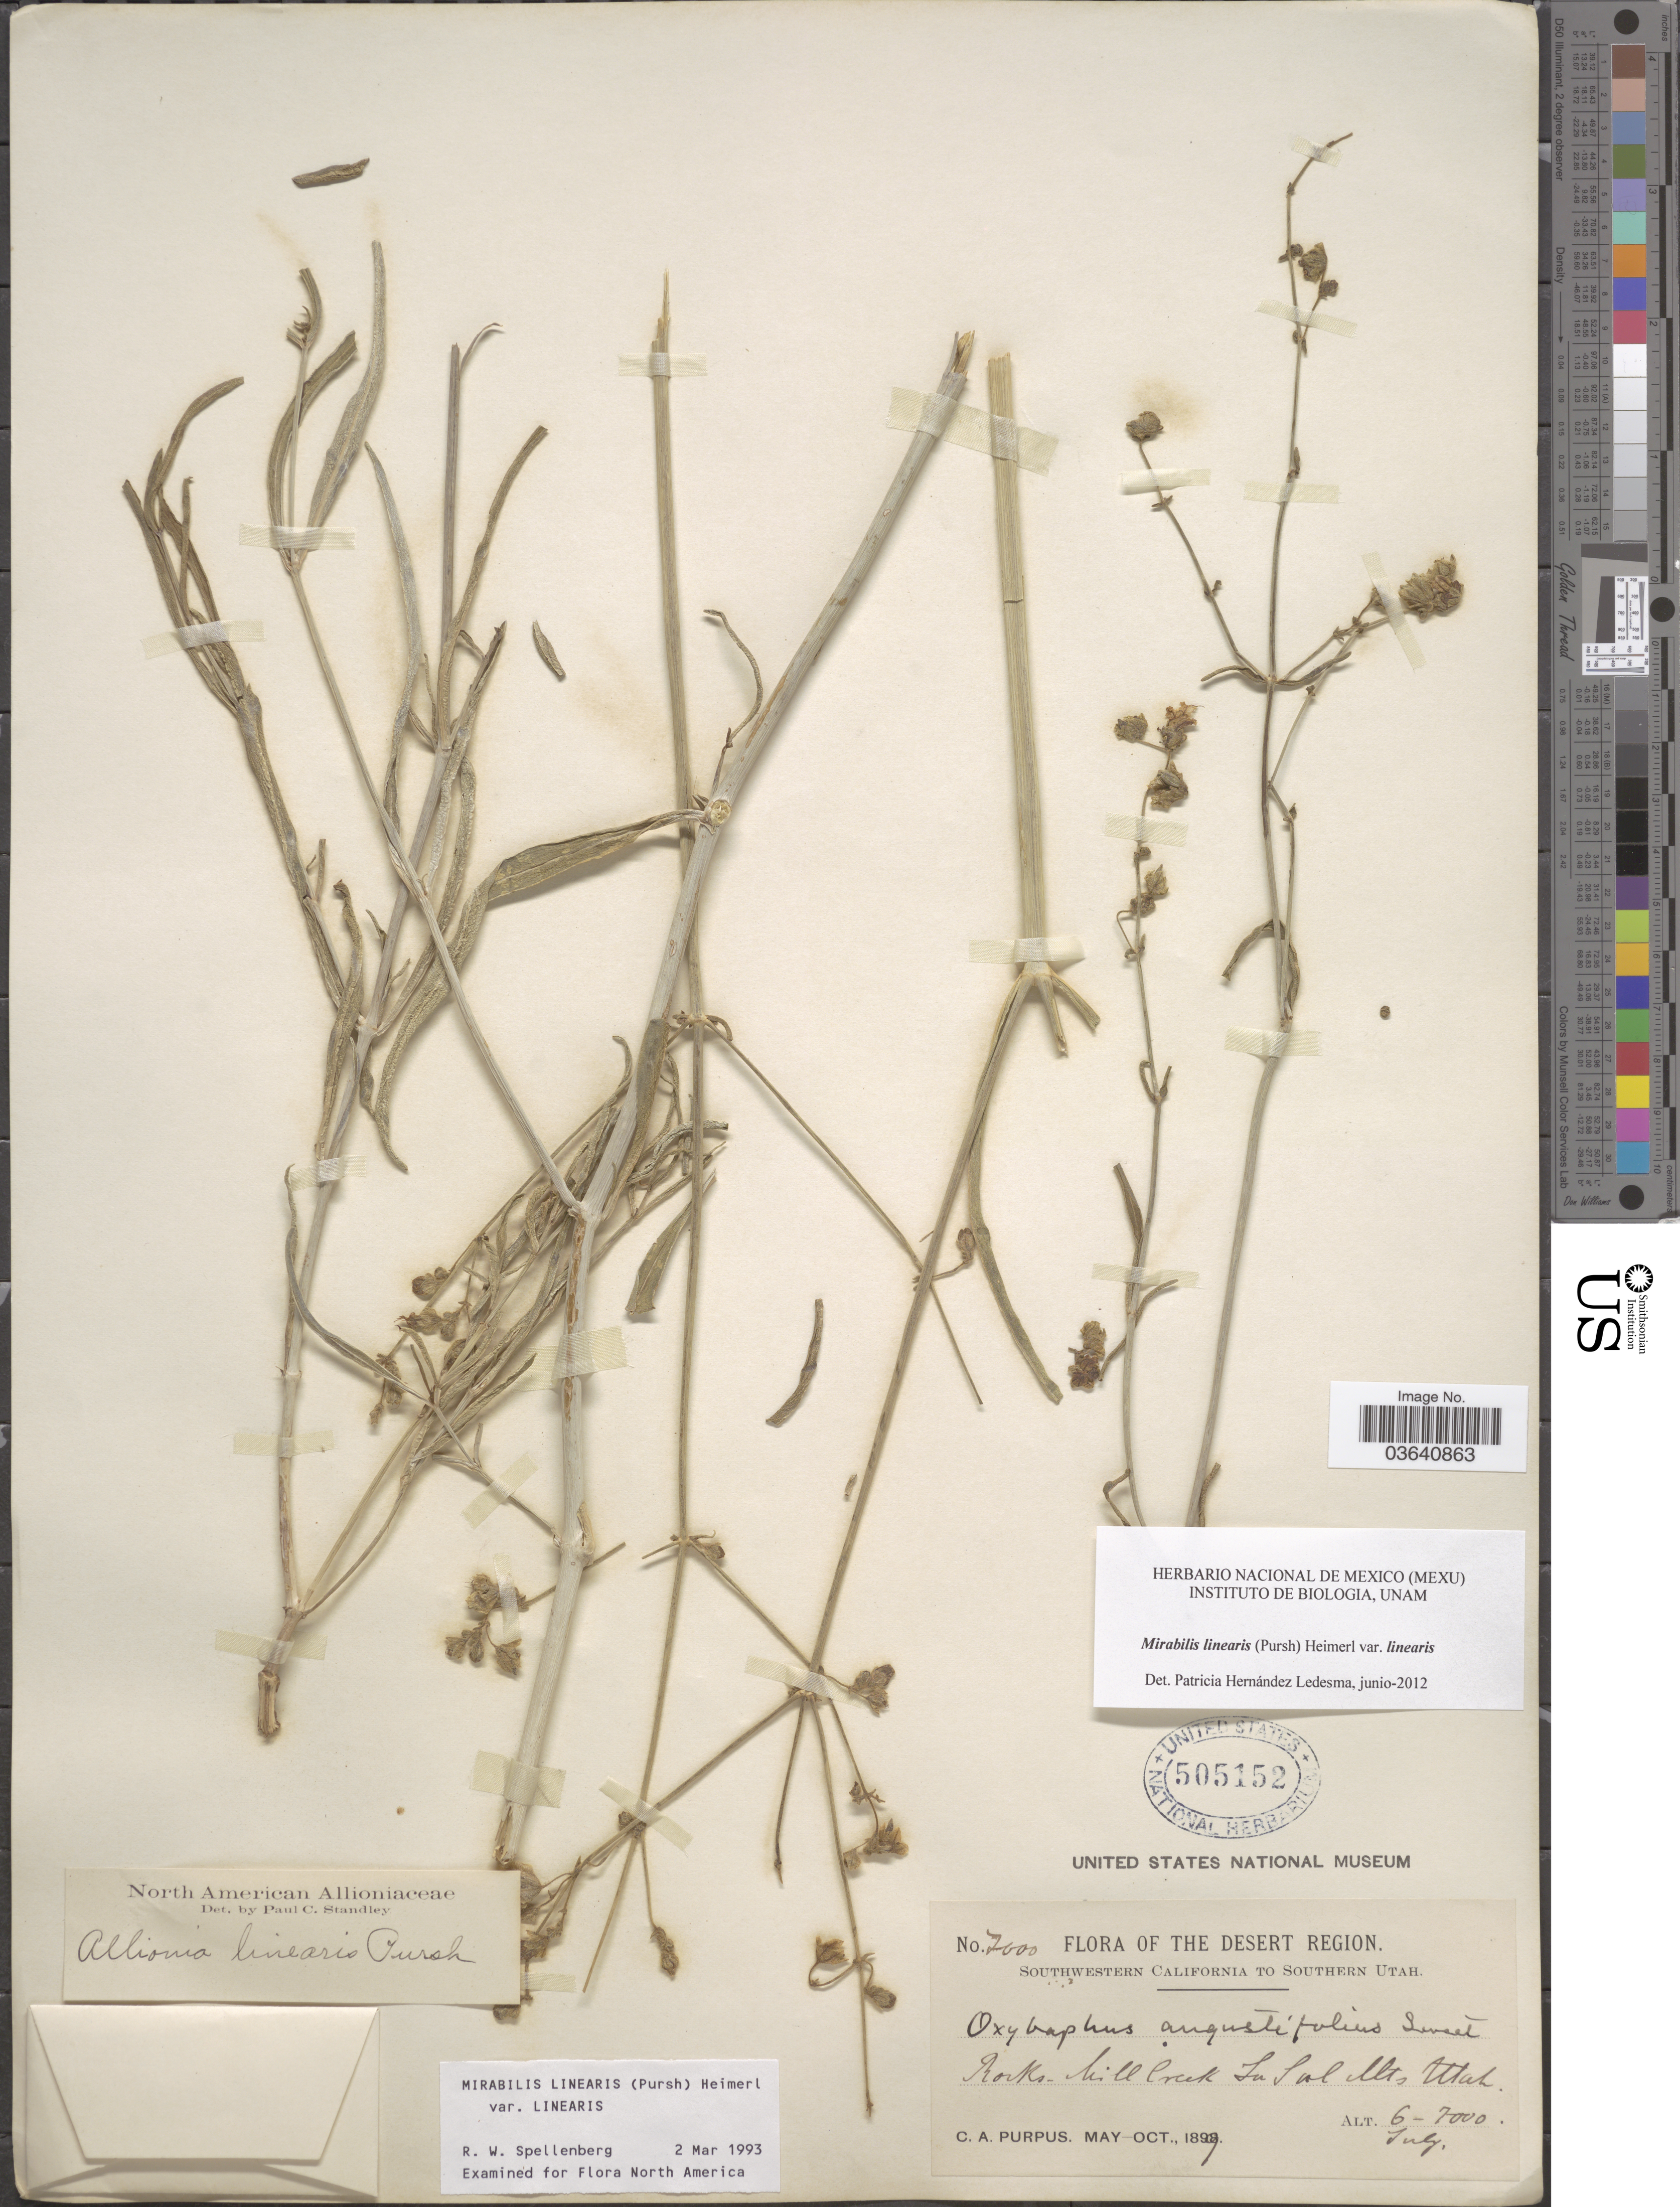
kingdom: Plantae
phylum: Tracheophyta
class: Magnoliopsida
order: Caryophyllales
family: Nyctaginaceae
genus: Mirabilis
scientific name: Mirabilis linearis var. linearis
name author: (Pursh) Heimerl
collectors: C. A. Purpus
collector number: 7000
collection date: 1899-05/1899-10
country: United States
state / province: Utah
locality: Desert Region. Mill Creek. La Sal Mts.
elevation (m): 1829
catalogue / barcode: US 505152